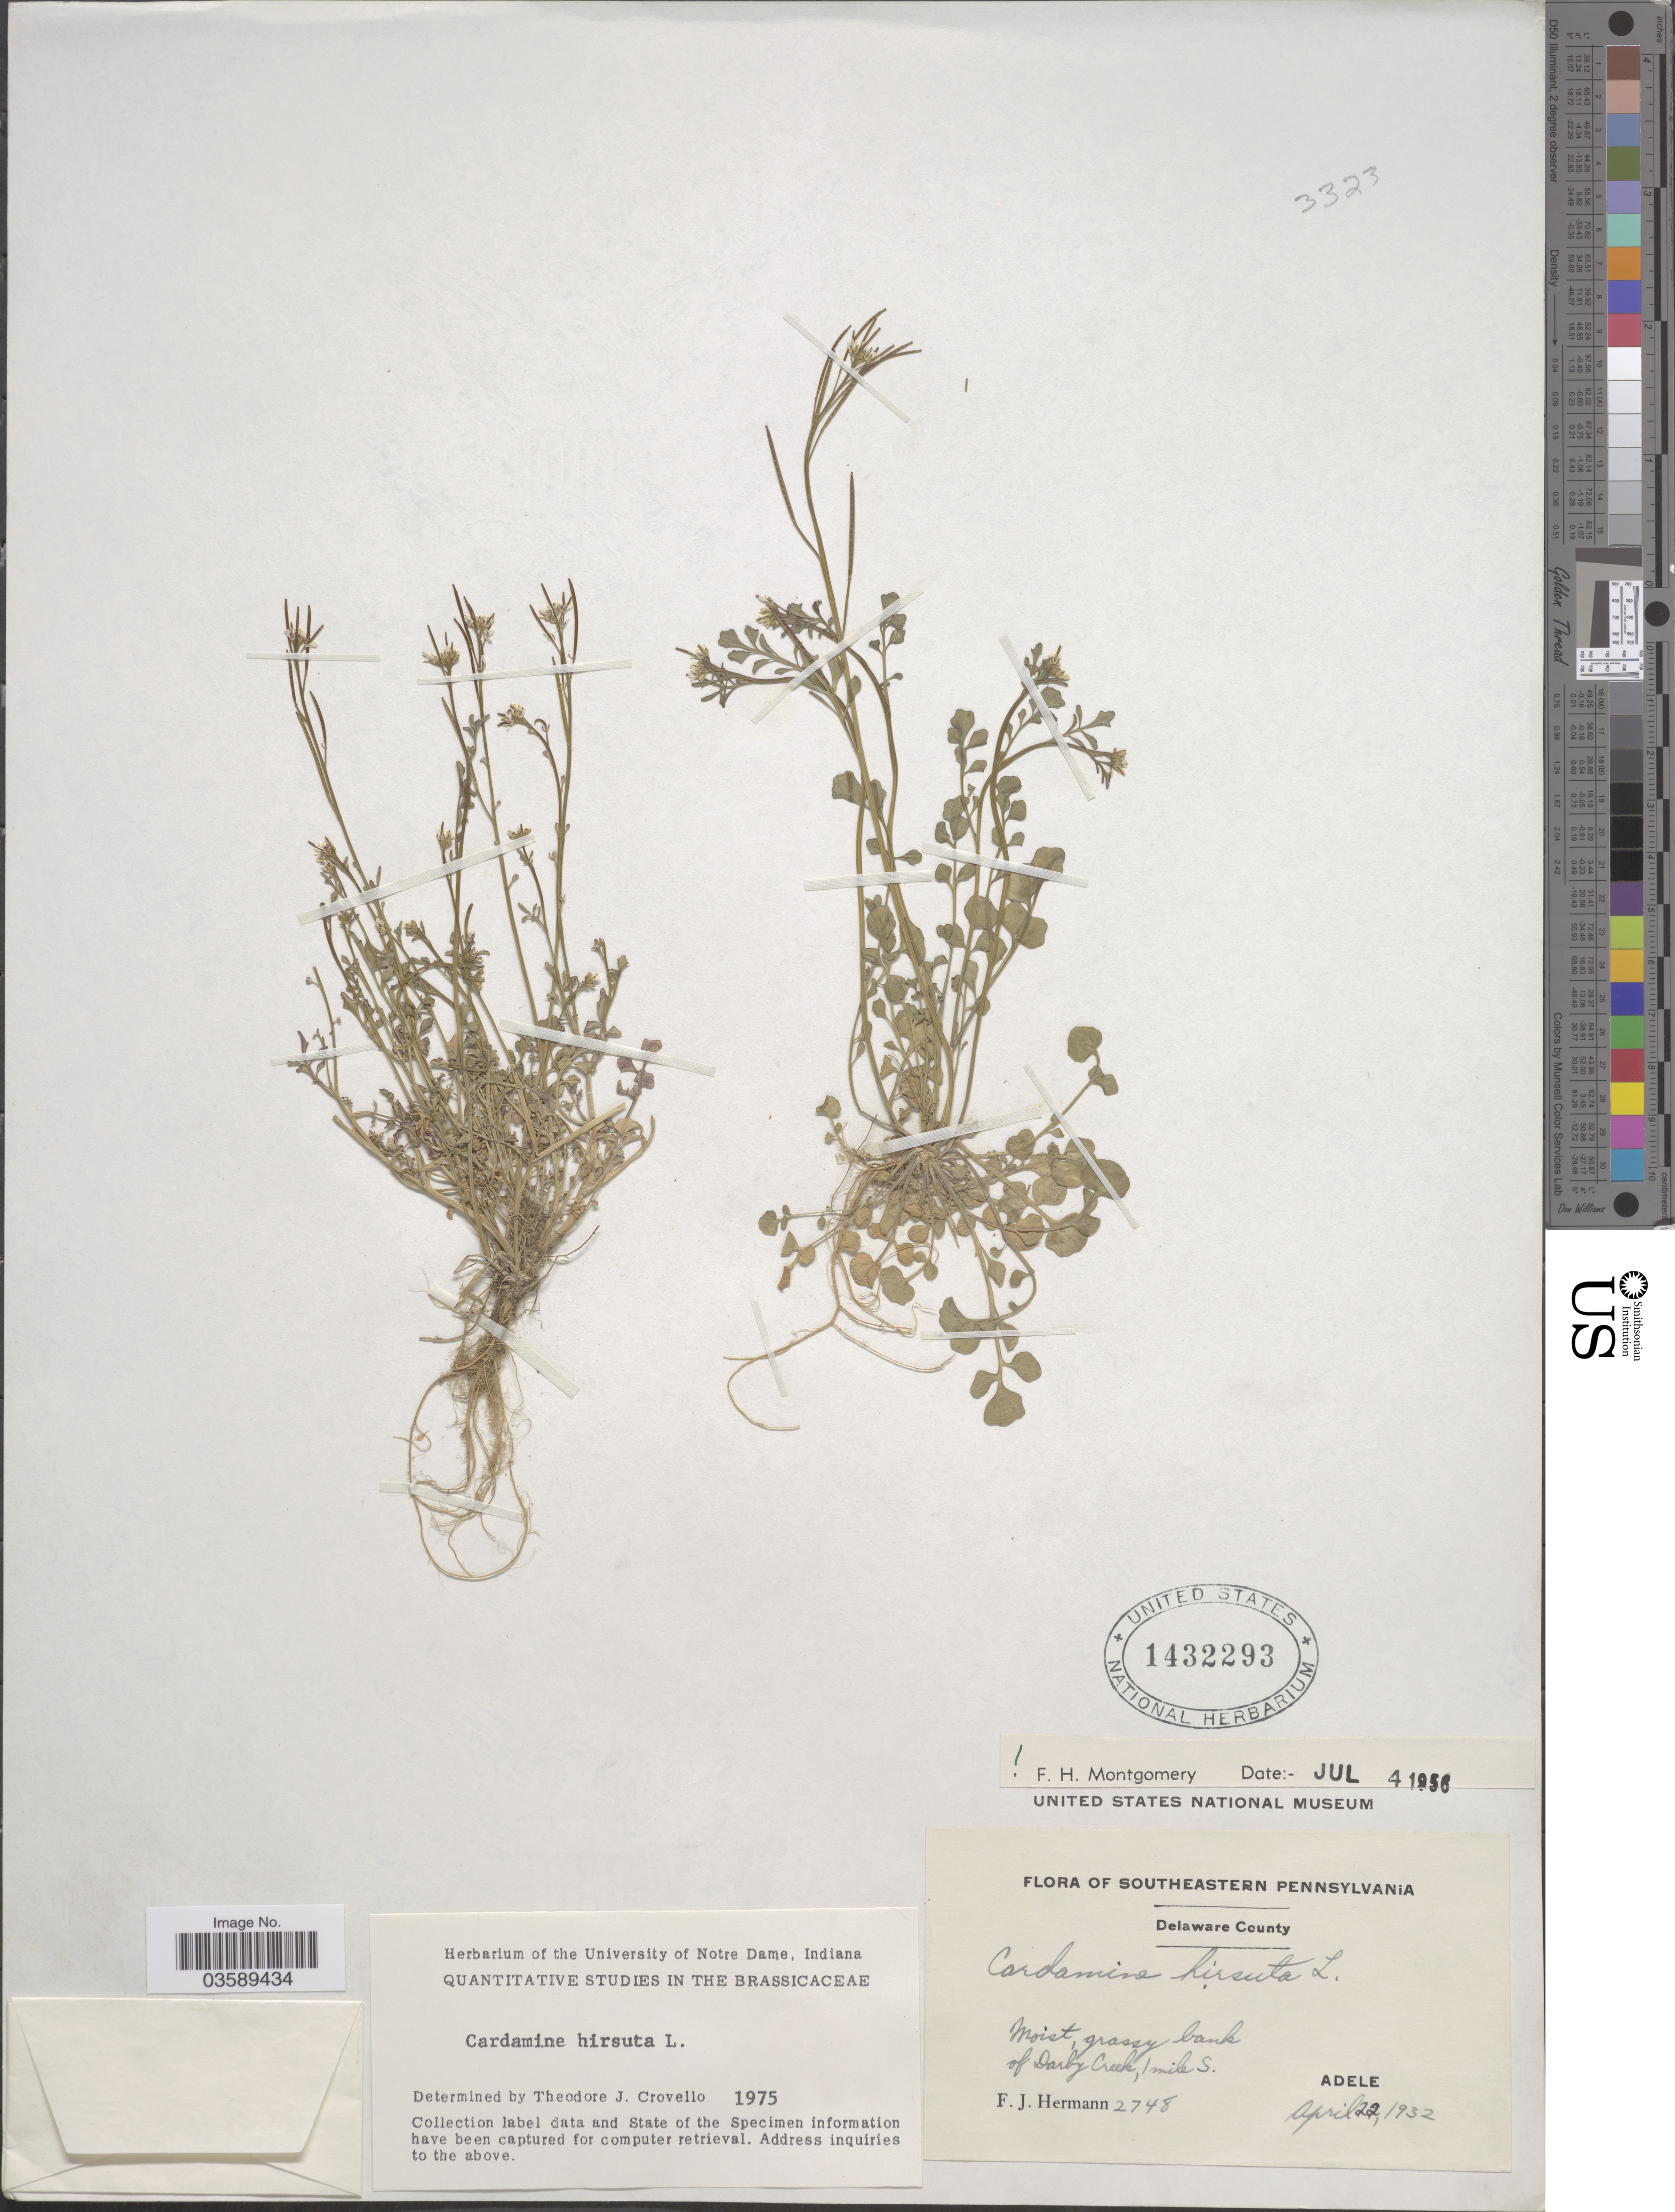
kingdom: Plantae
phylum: Tracheophyta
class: Magnoliopsida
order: Brassicales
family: Brassicaceae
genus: Cardamine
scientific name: Cardamine hirsuta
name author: L.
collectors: F. J. Hermann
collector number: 2748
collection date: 1932-04-22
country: United States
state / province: Pennsylvania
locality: Southeastern Pennsylvania. Delaware County. Moist grassy bank of Darby Creek, 1 mile S. Adele.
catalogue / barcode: US 1432293